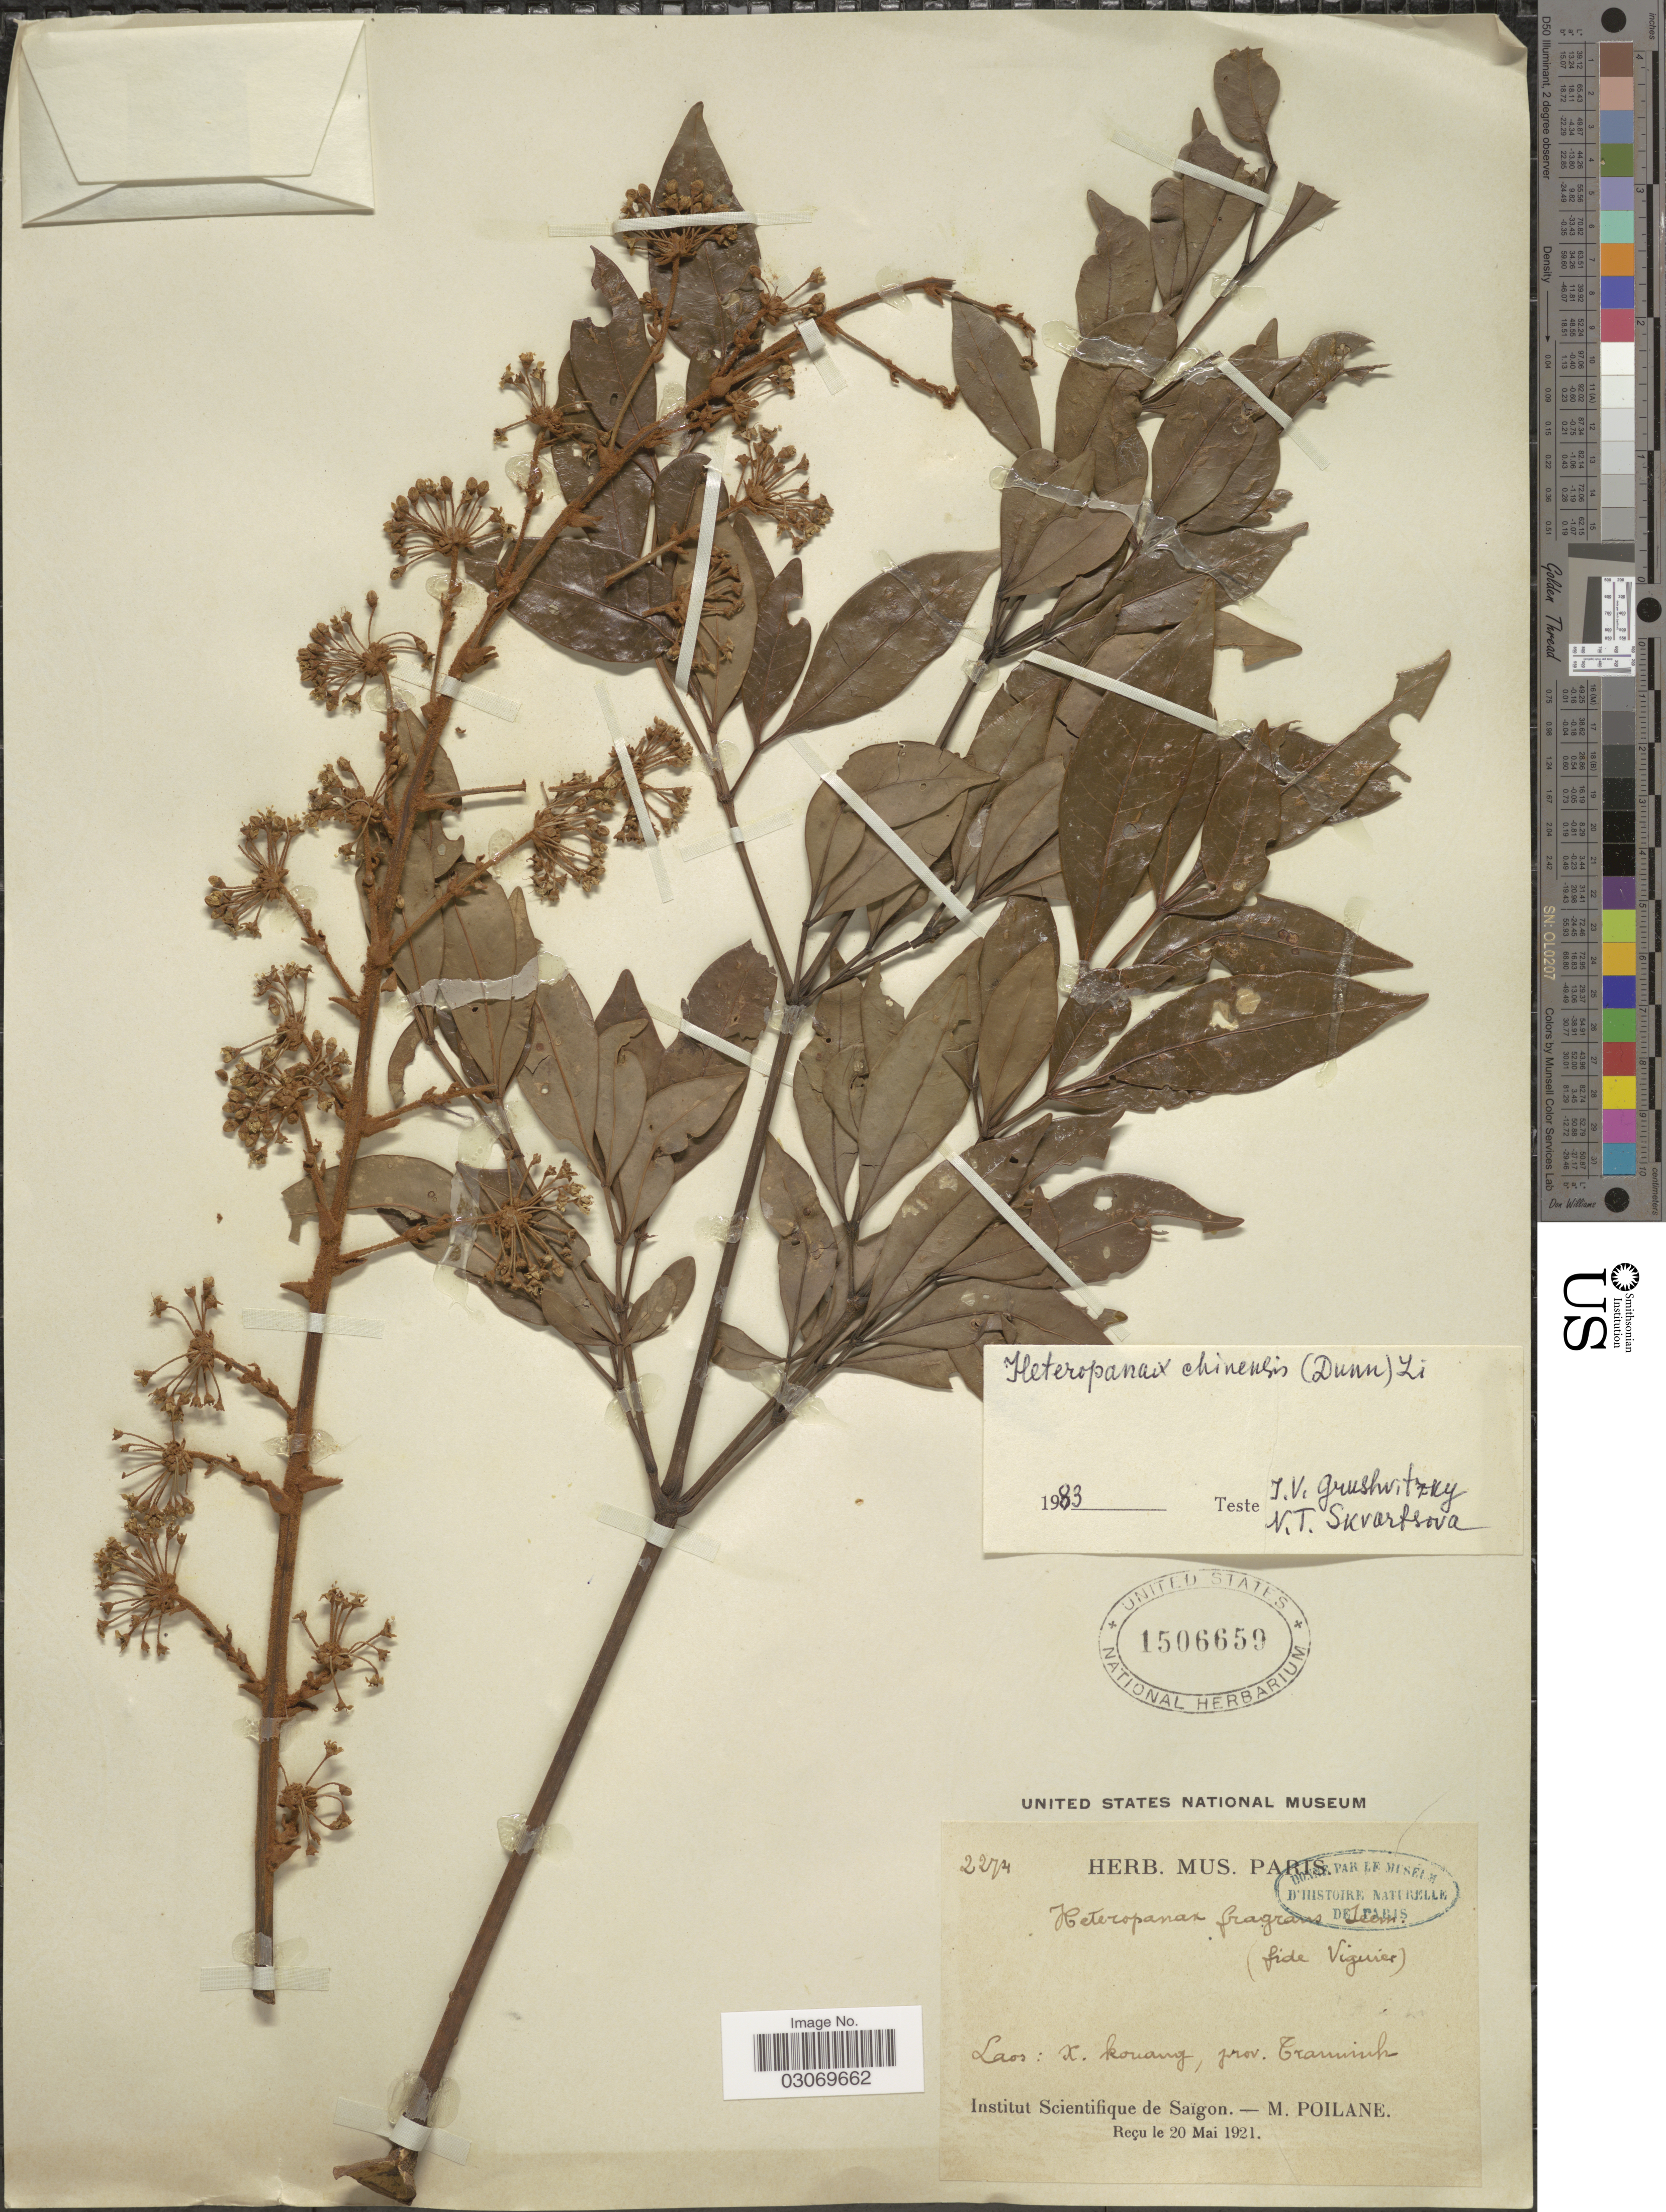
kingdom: Plantae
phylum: Tracheophyta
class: Magnoliopsida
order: Apiales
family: Araliaceae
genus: Heteropanax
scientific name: Heteropanax chinensis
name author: (Dunn) H.L. Li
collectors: M. Poilane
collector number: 2274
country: Laos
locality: X. kouang, prov. Traminh.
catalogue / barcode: US 1506659